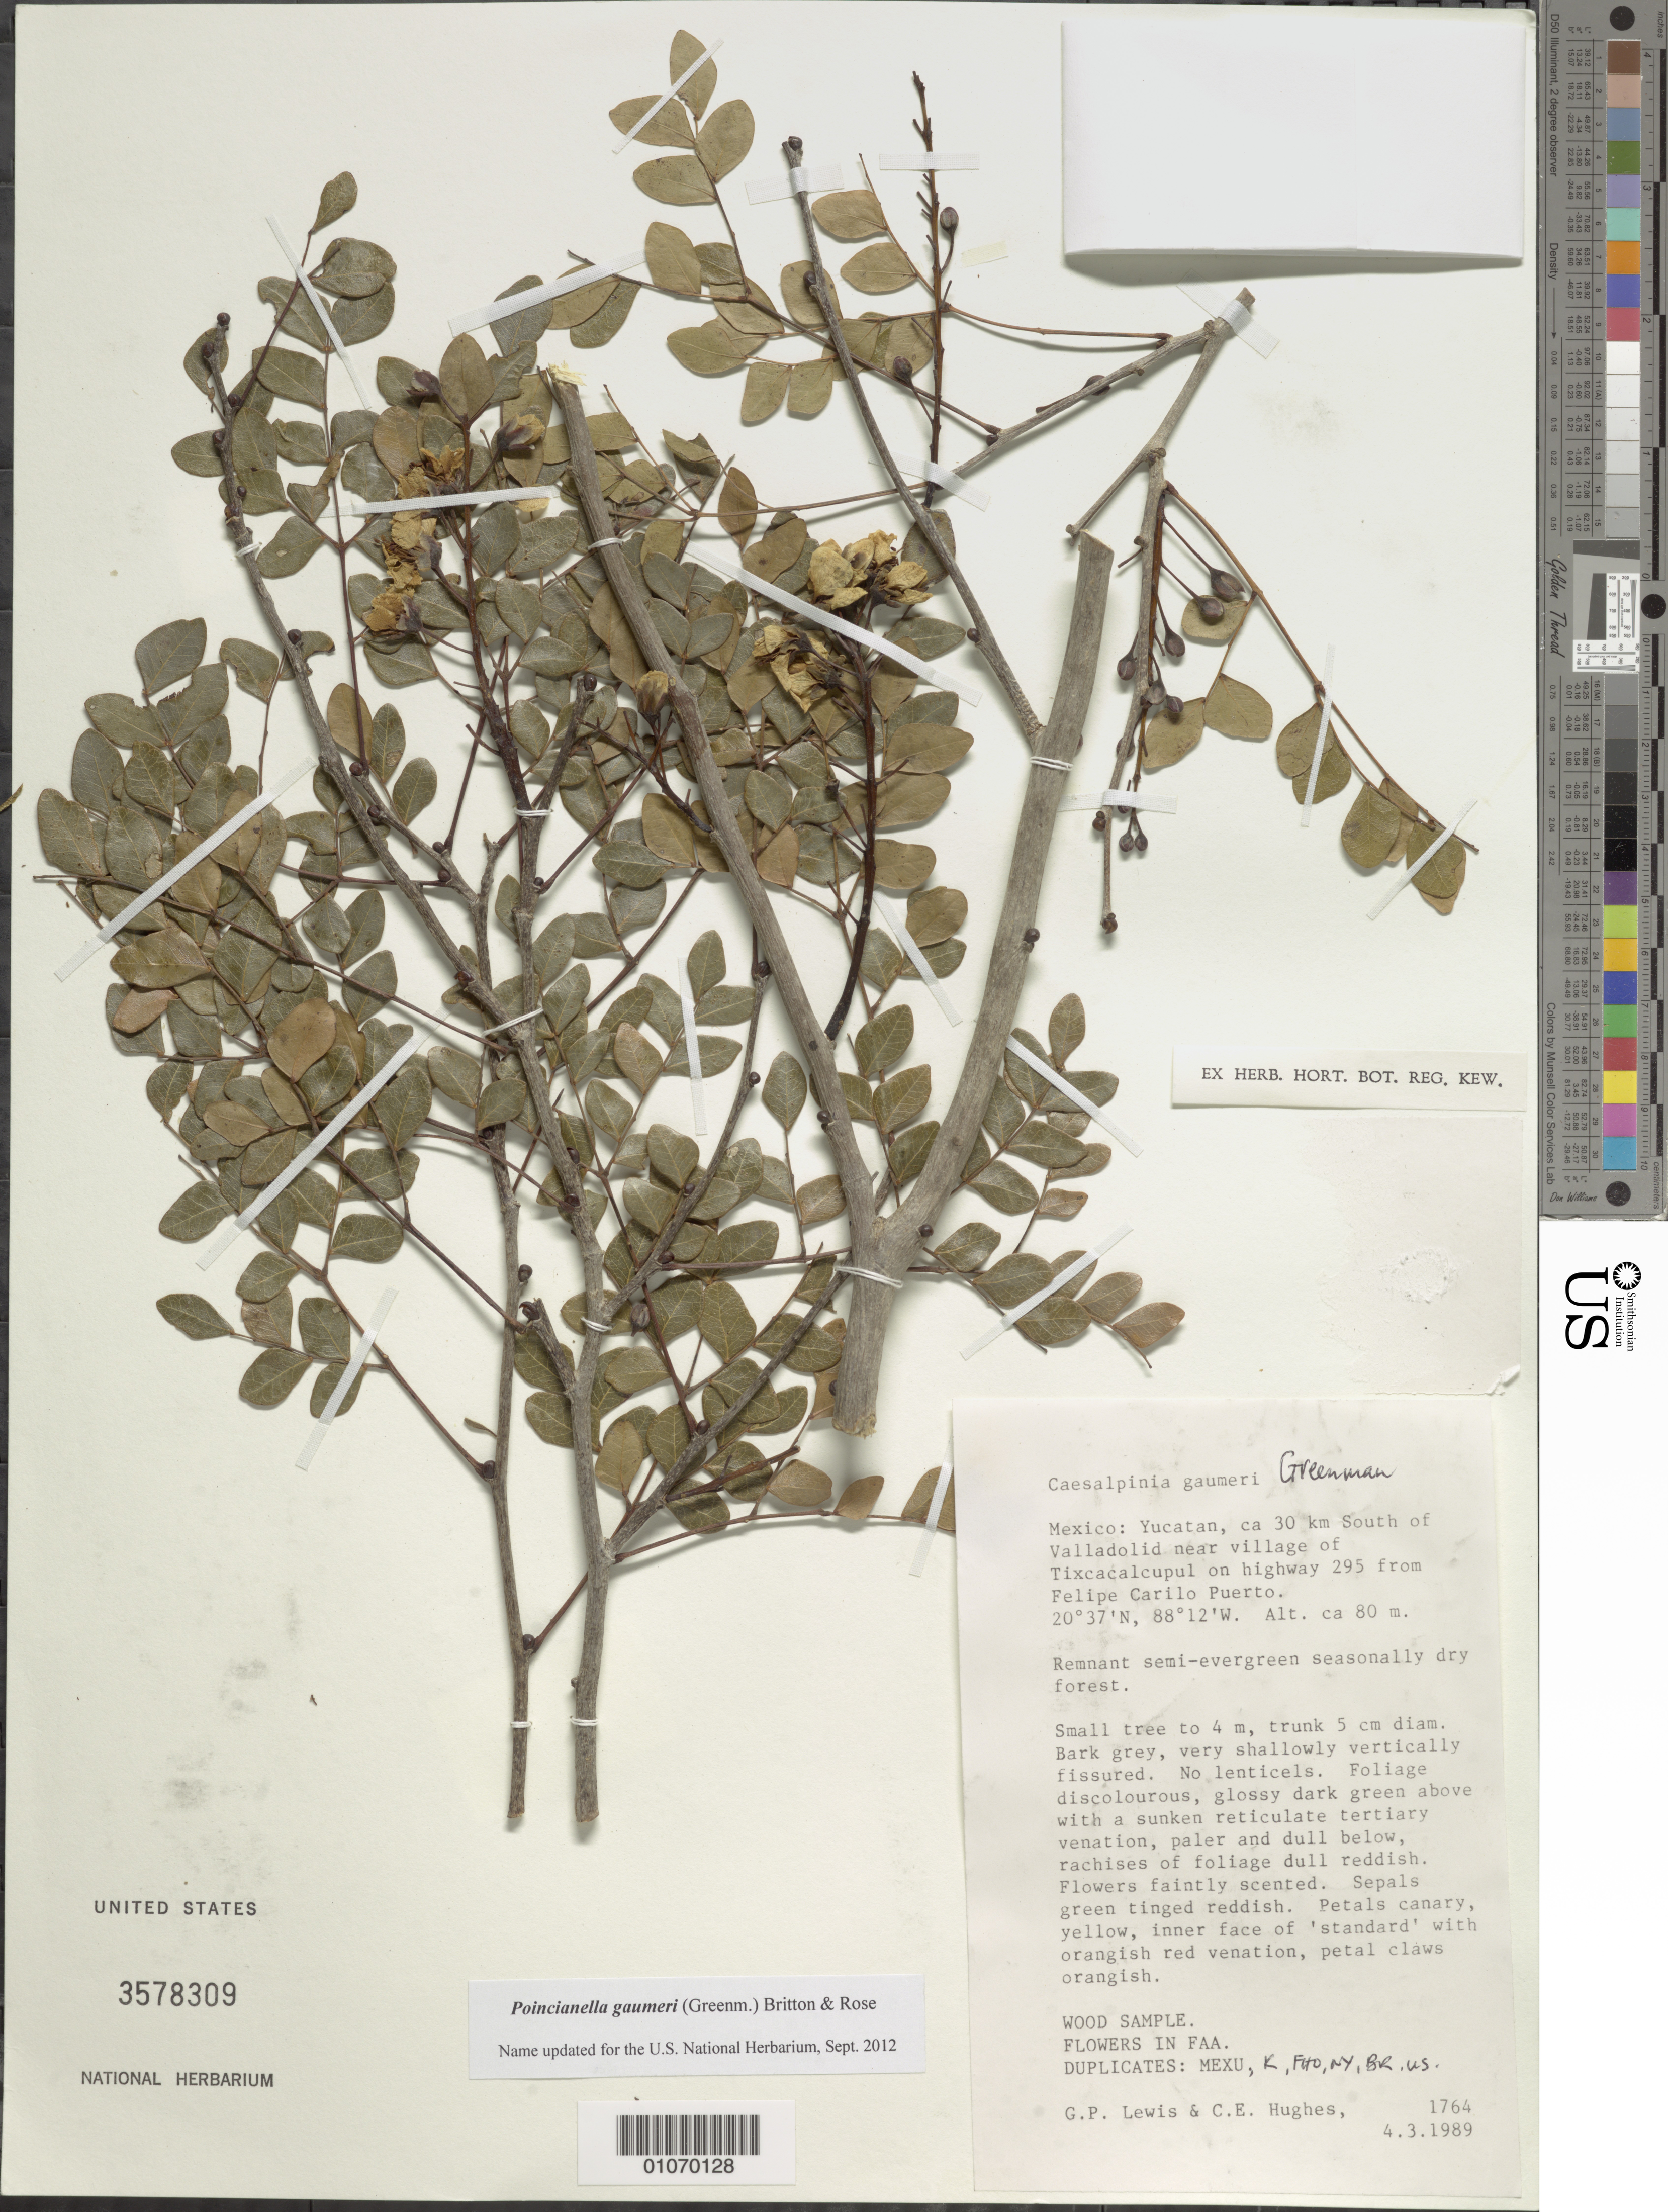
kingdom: Plantae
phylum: Tracheophyta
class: Magnoliopsida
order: Fabales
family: Fabaceae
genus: Cenostigma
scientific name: Cenostigma gaumeri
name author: (Greenm.) Gagnon & G.P. Lewis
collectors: G. P. Lewis & C. Hughes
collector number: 1764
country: Mexico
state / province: Yucatán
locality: S of Valladolid near village of Tixcacalcupul on hwy 295 from Felipe Carilo Puerto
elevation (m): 80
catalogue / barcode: US 3578309